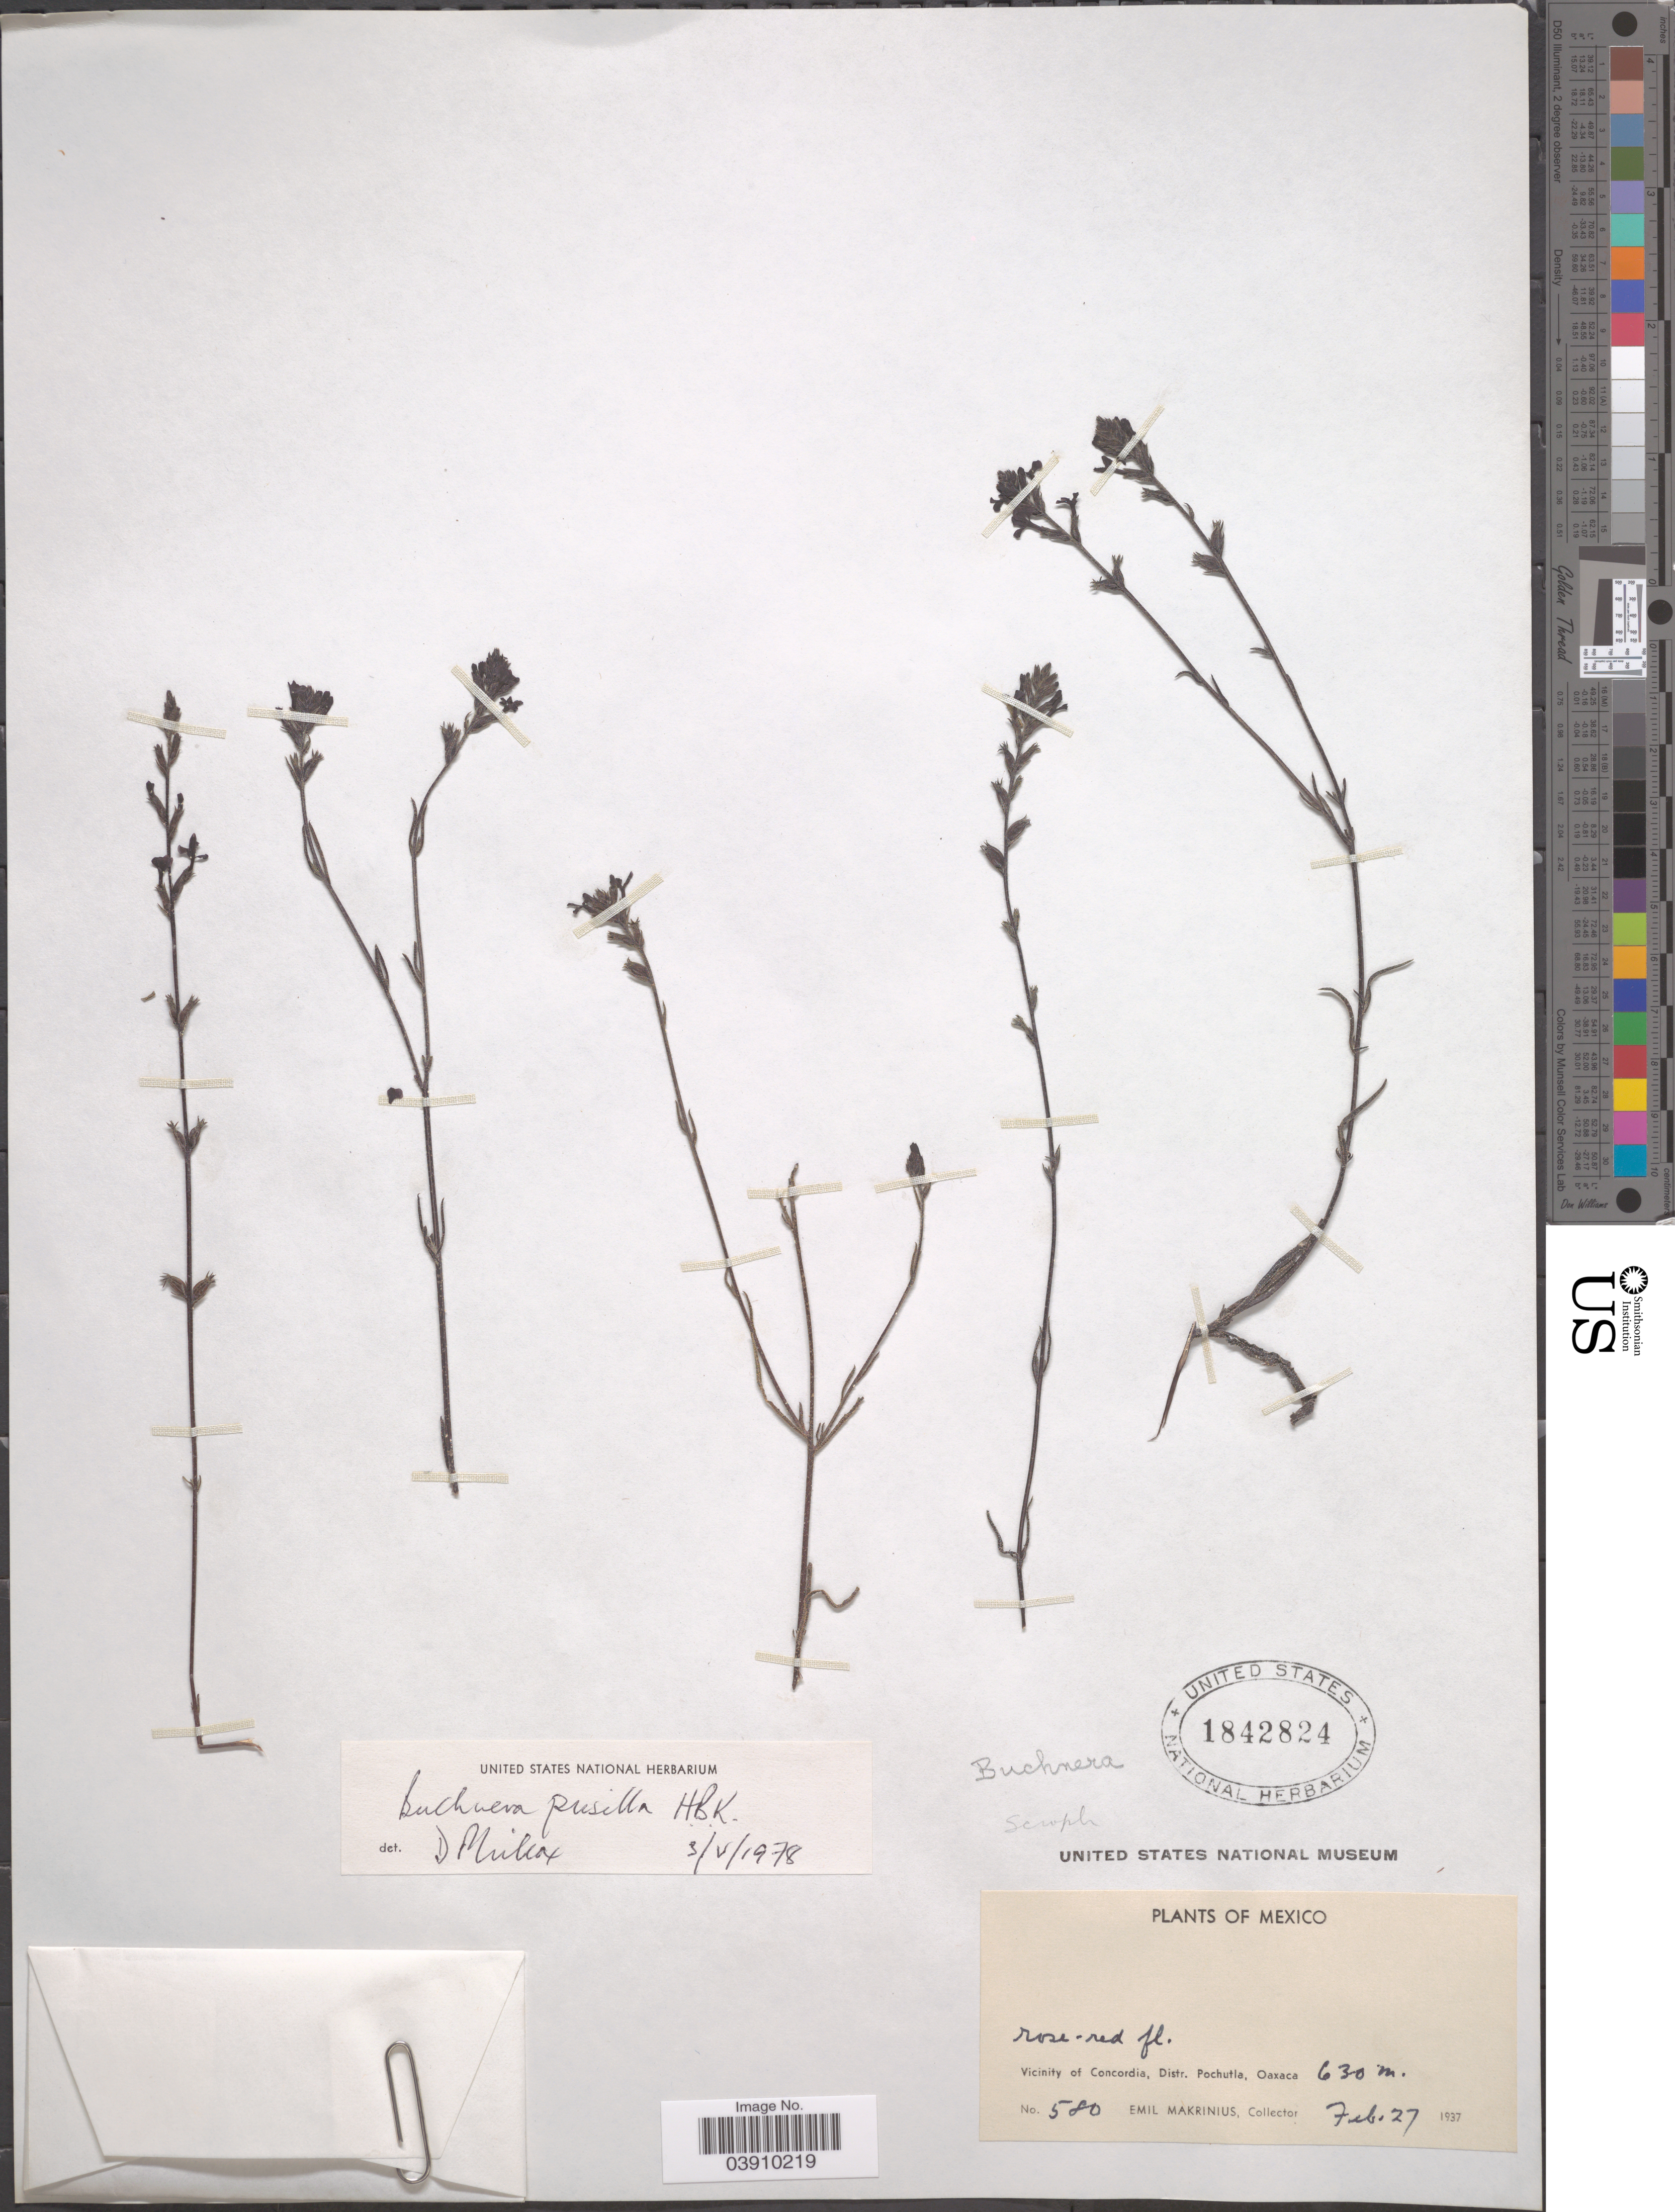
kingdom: Plantae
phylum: Tracheophyta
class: Magnoliopsida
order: Lamiales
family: Orobanchaceae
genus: Buchnera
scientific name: Buchnera pusilla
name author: Kunth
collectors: E. Makrinius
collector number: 580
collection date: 1937-02-27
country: Mexico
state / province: Oaxaca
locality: Vicinity of Concordia, Distr. Pochutla.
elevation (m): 630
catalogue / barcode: US 1842824